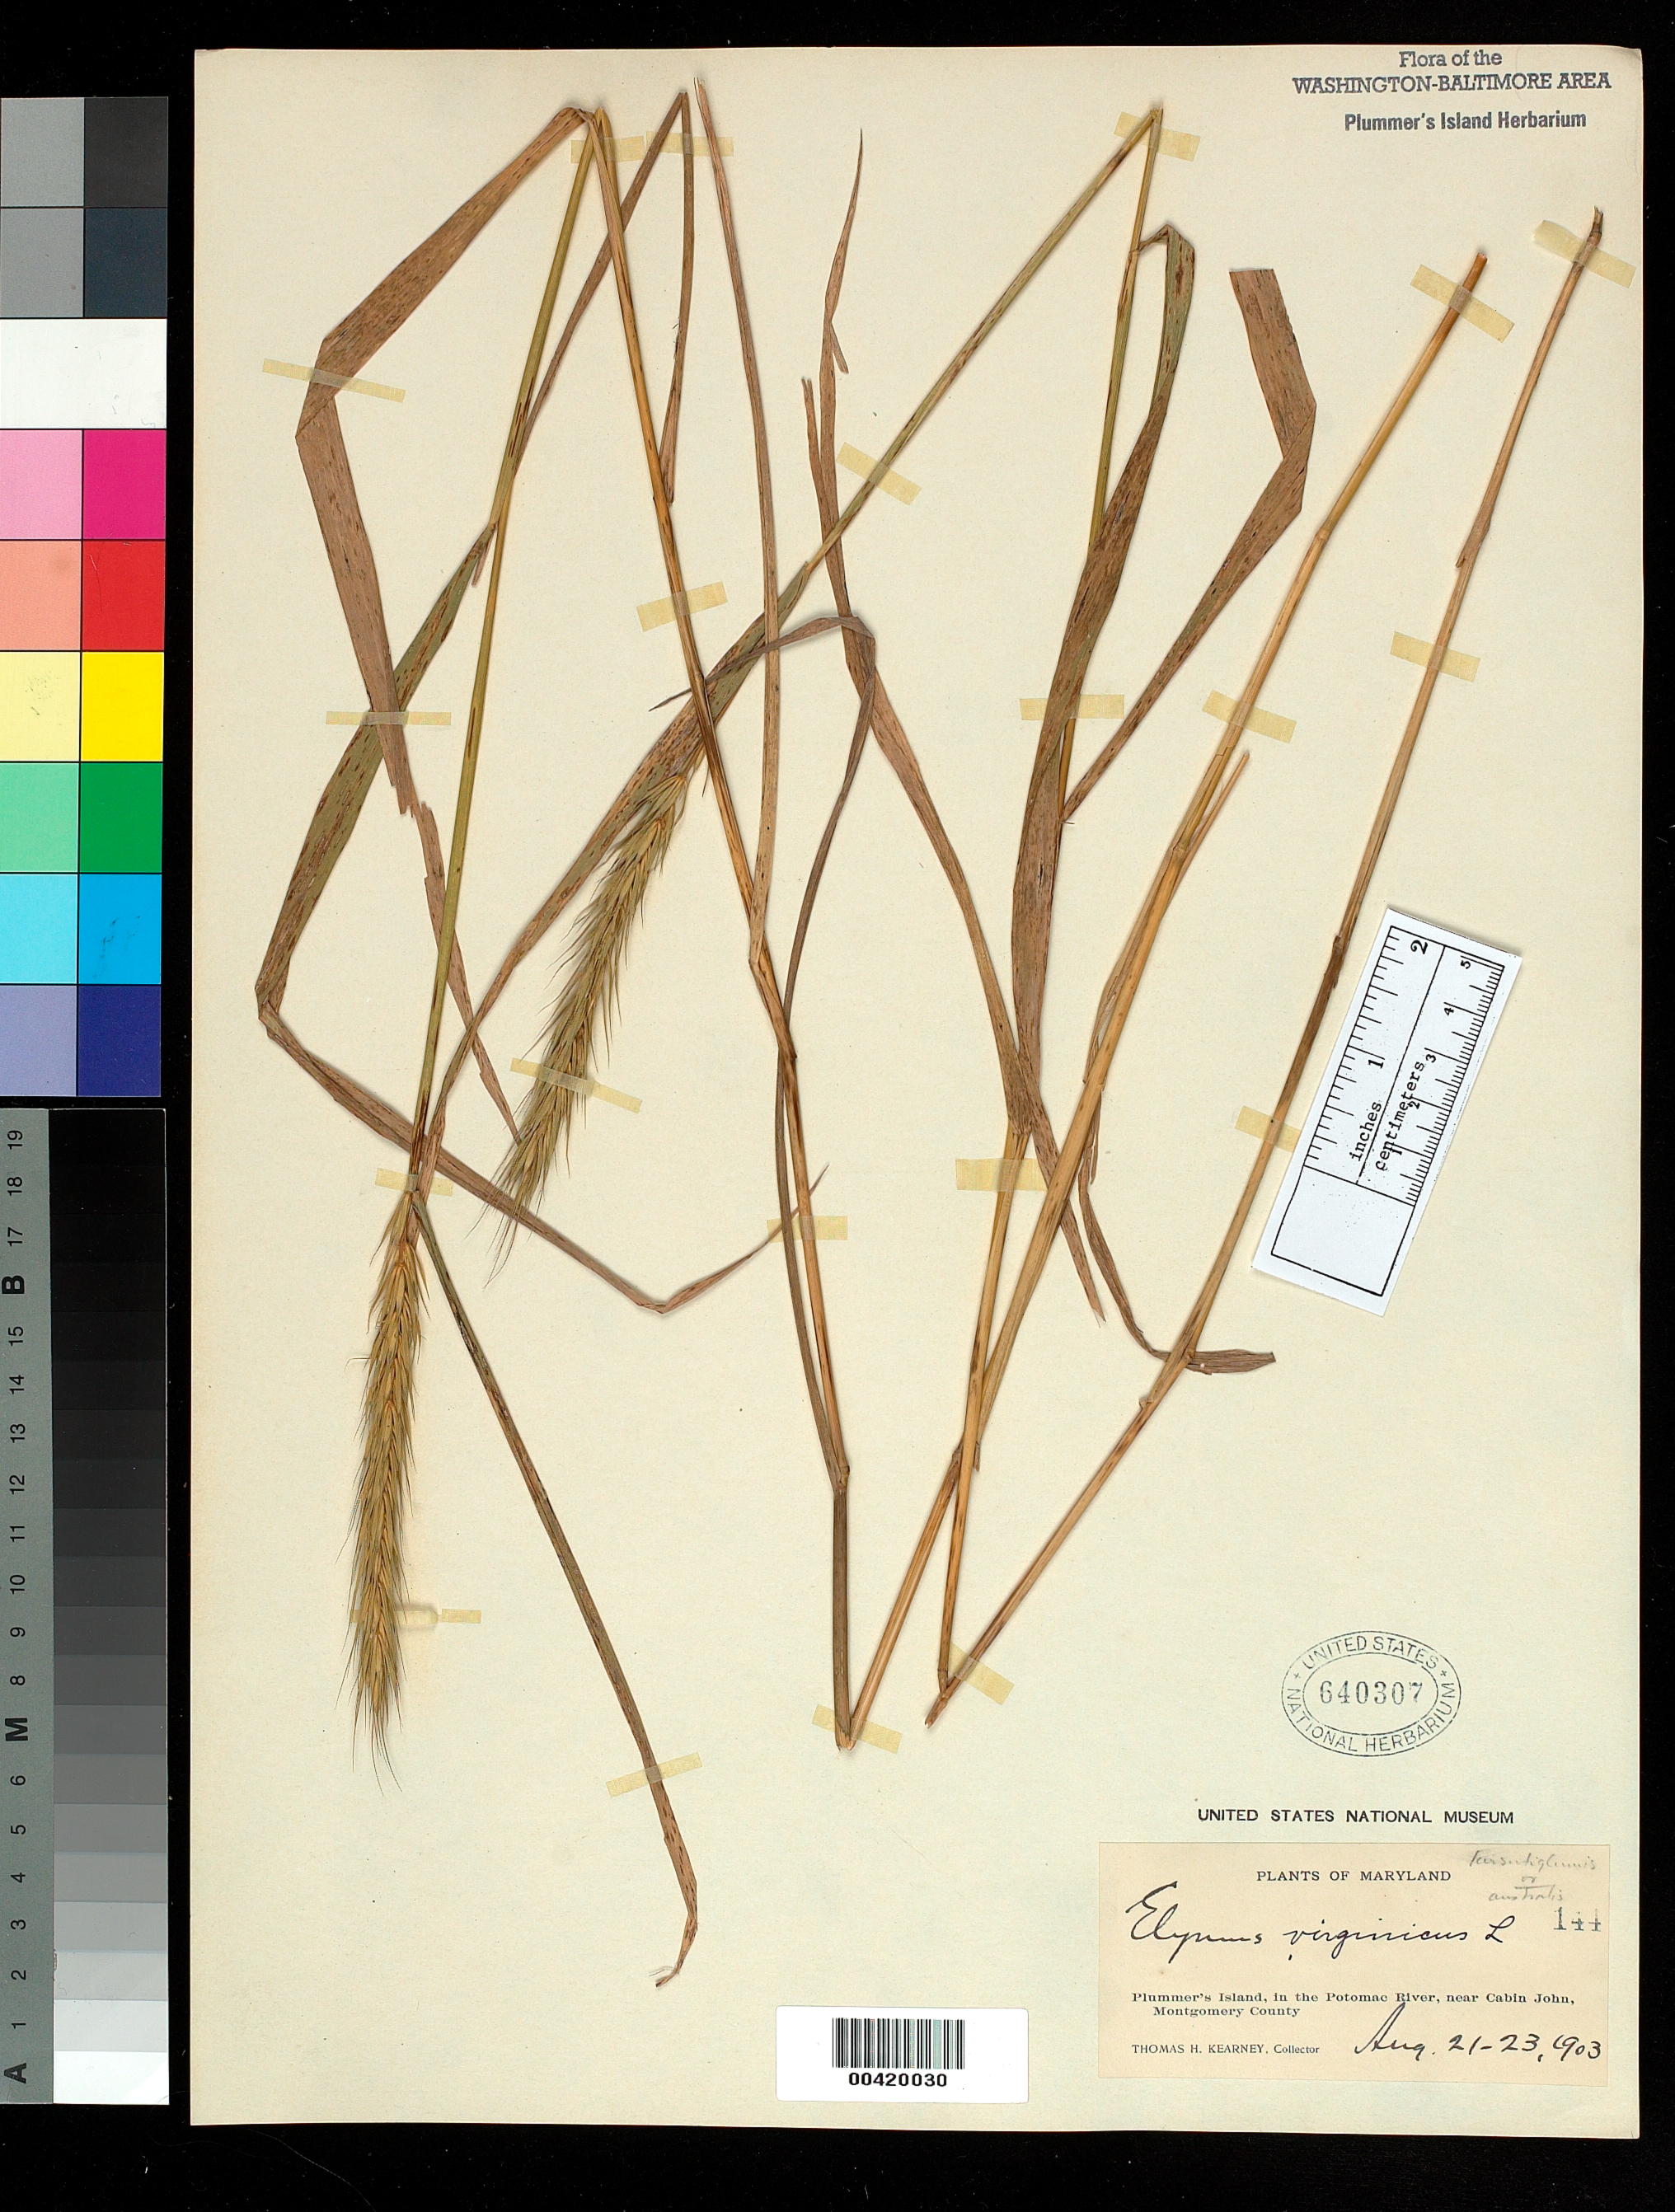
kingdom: Plantae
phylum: Tracheophyta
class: Liliopsida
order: Poales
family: Poaceae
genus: Elymus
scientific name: Elymus virginicus var. intermedius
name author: L.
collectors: T. H. Kearney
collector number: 144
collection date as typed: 21 Aug 1903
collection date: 1903-08-21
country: United States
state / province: Maryland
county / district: Montgomery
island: Plummers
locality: Plummer's Island C. & O. Canal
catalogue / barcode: US 640307